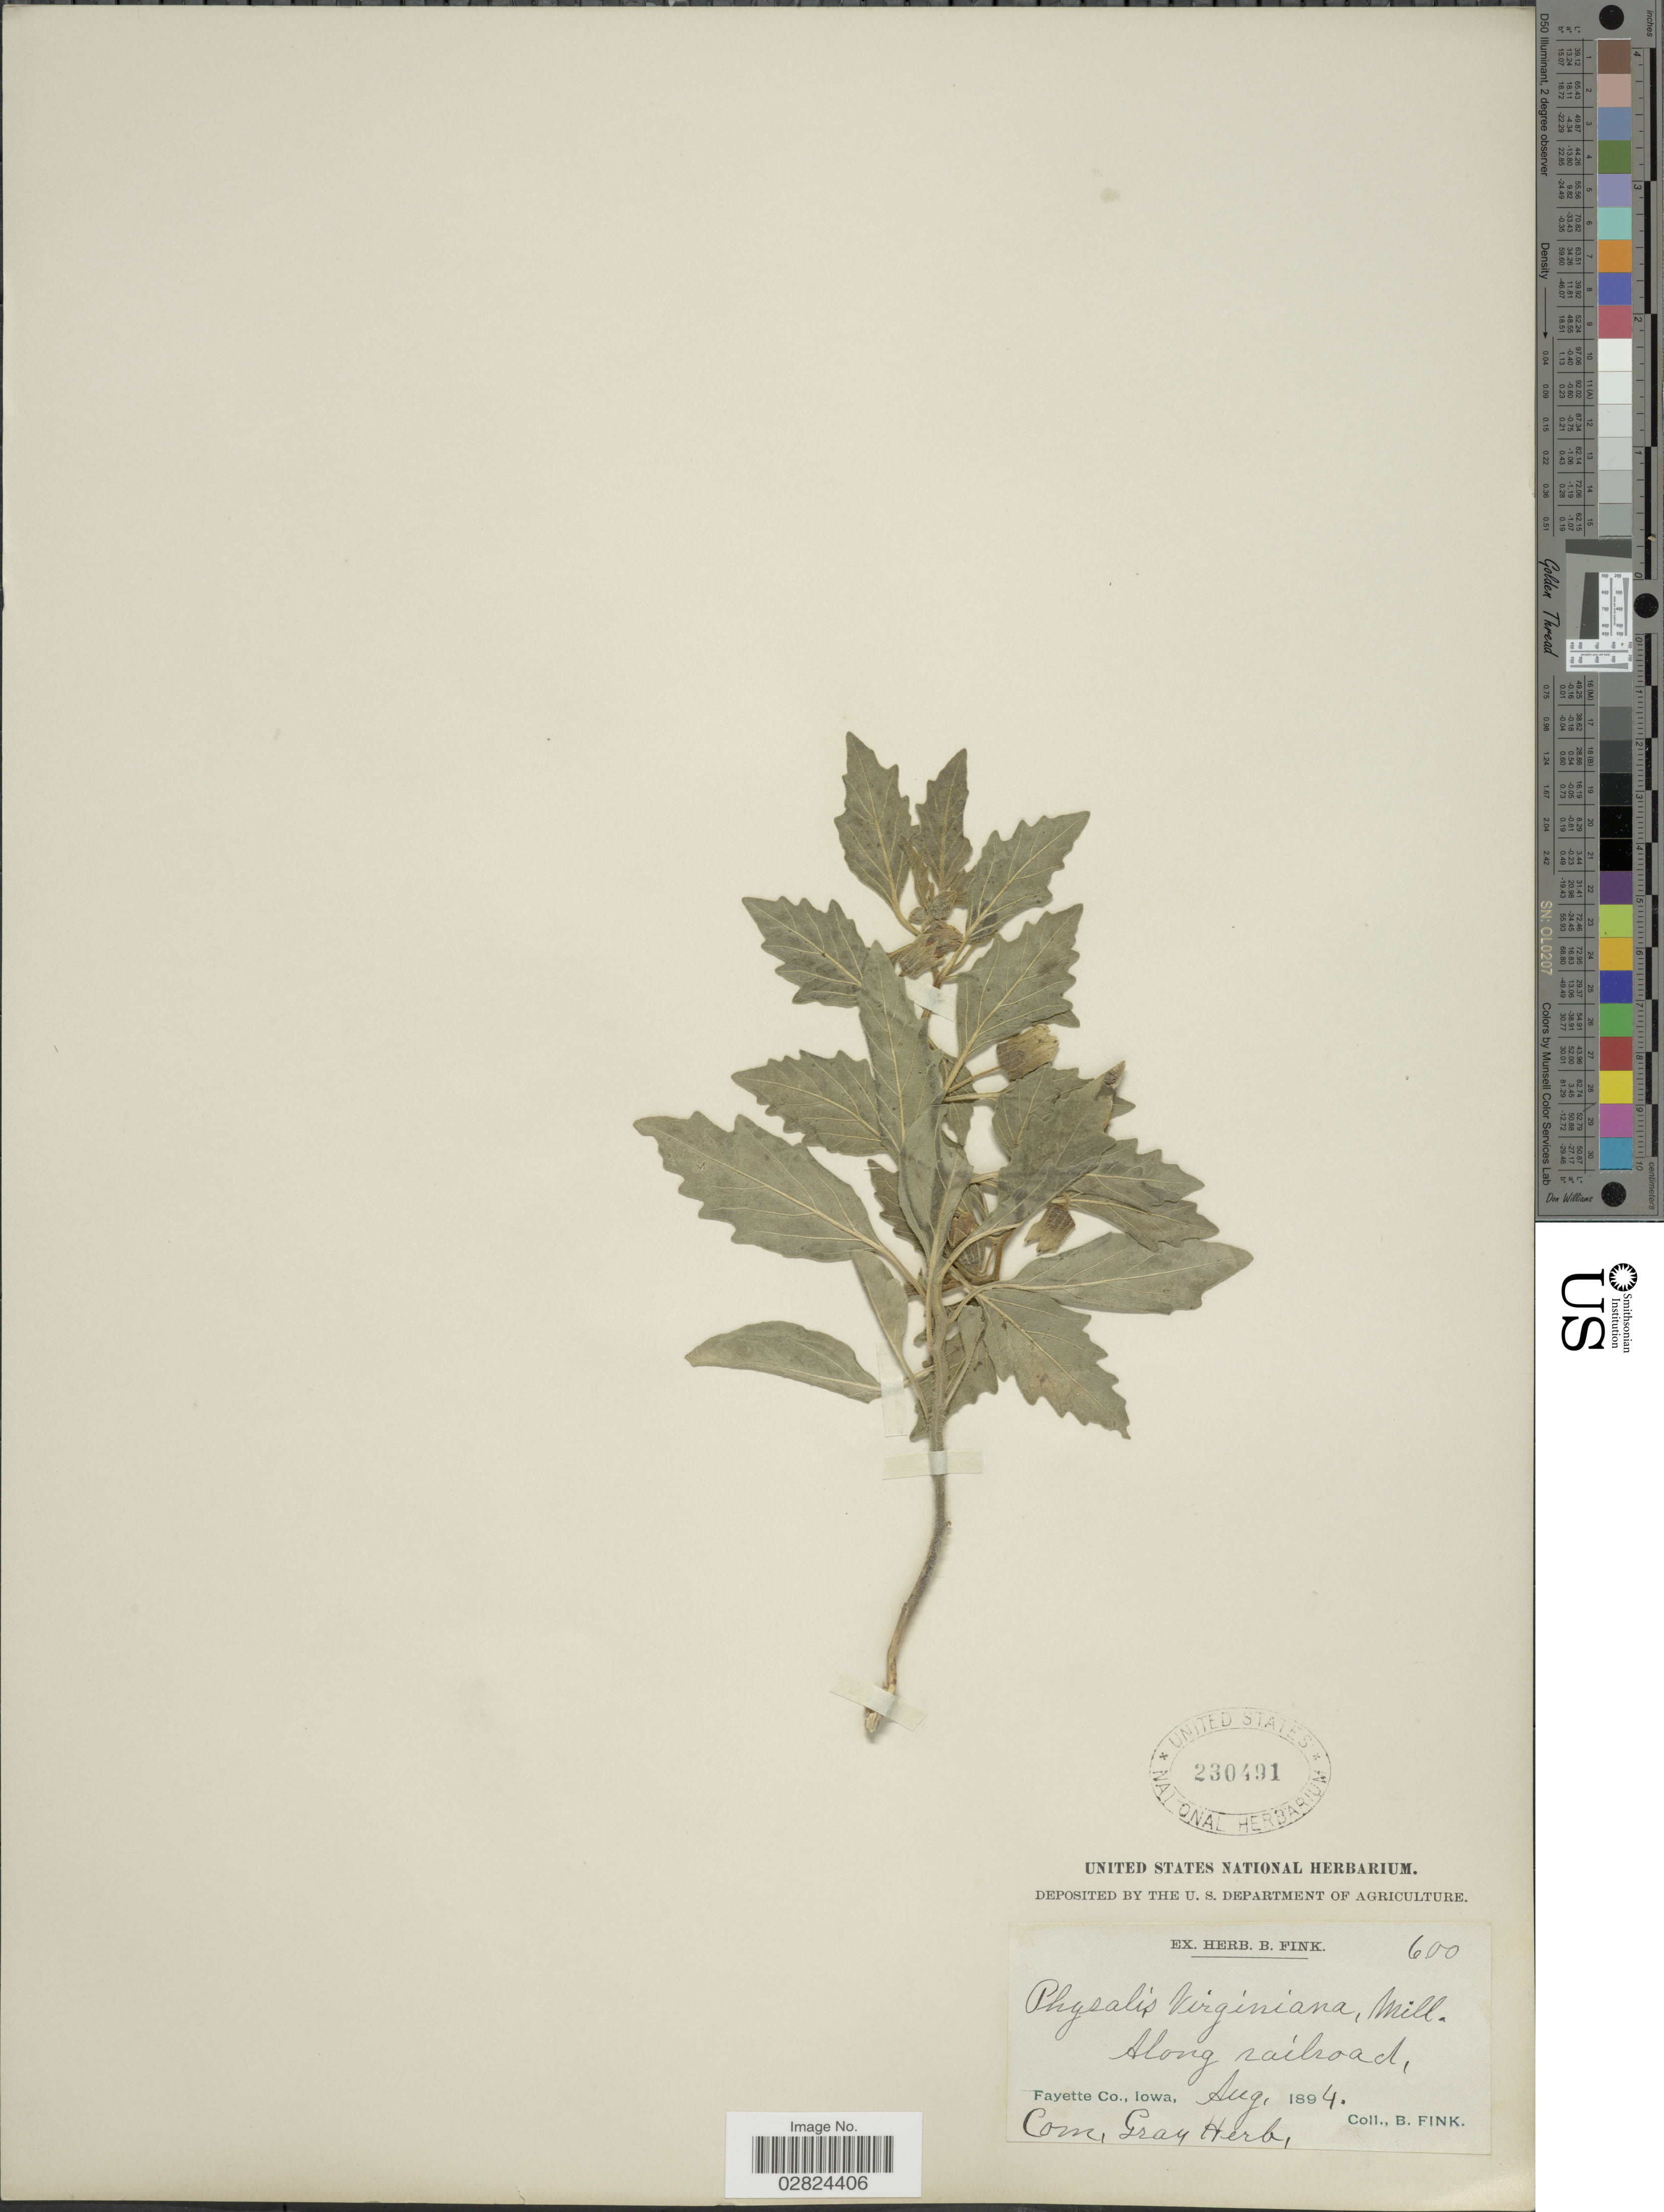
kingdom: Plantae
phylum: Tracheophyta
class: Magnoliopsida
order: Solanales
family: Solanaceae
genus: Physalis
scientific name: Physalis virginiana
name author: Mill.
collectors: B. Fink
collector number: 600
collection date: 1894-08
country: United States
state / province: Iowa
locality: Along railroad, Fayette Co.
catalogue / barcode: US 230491